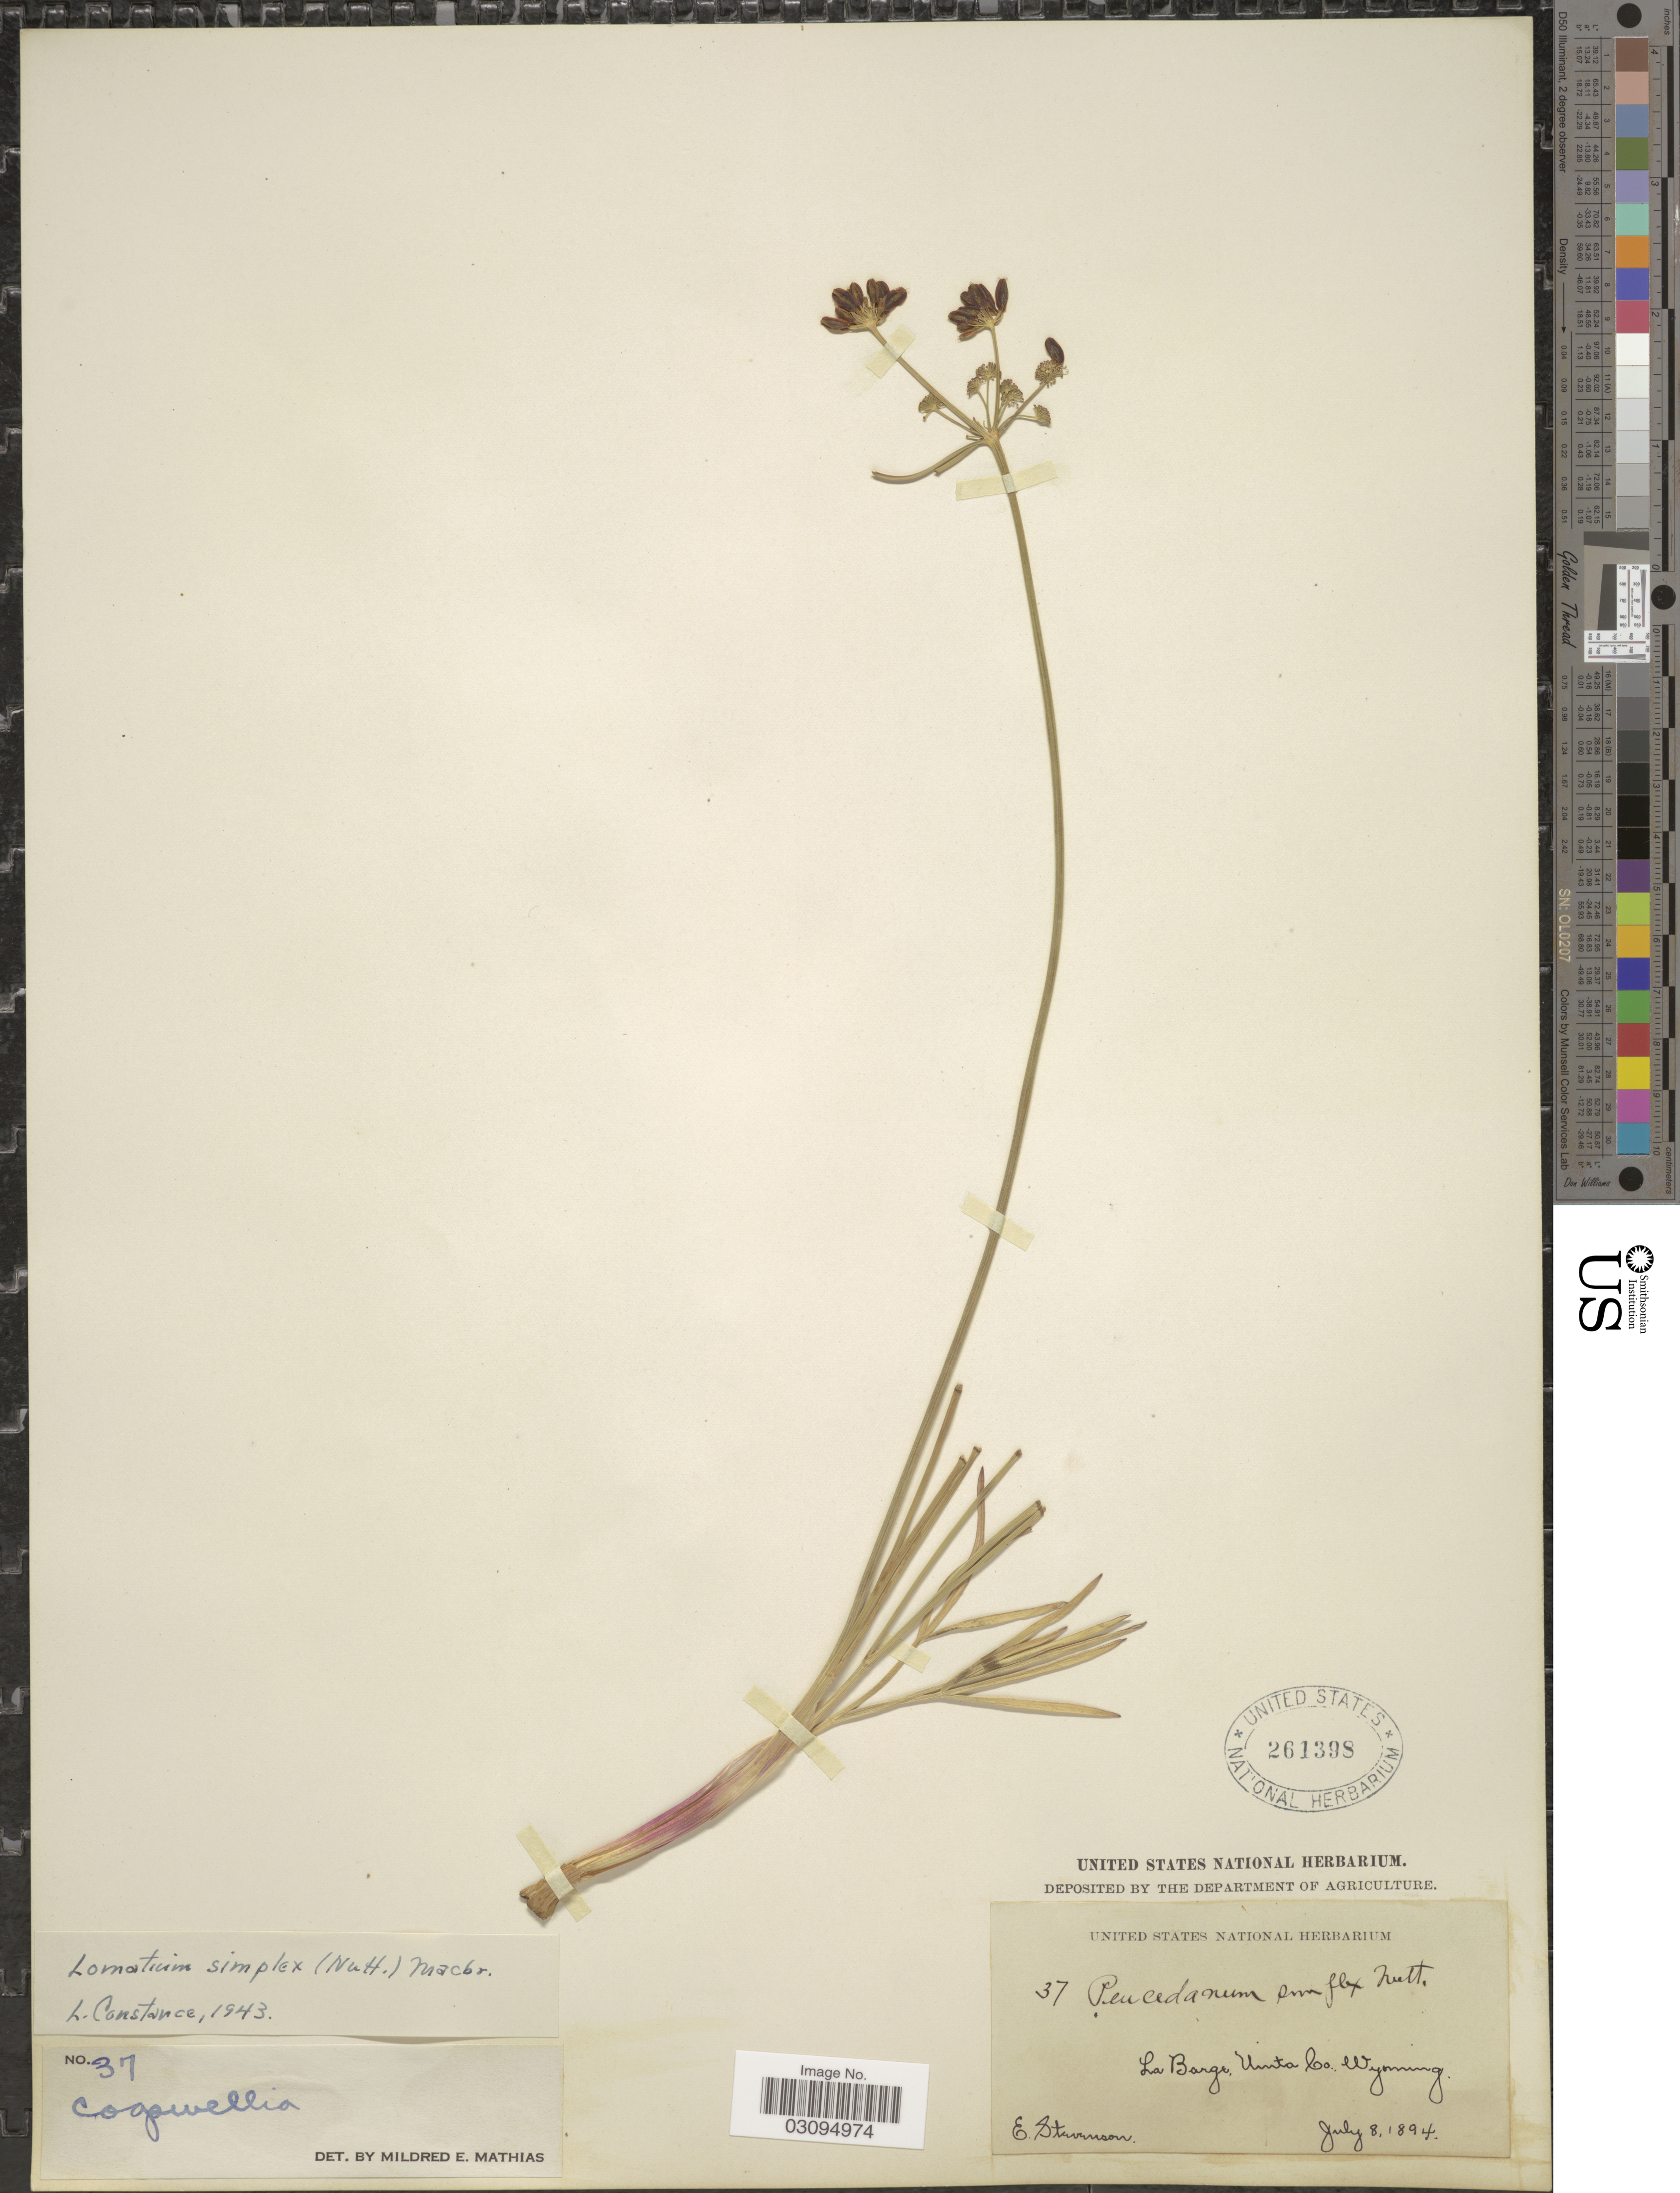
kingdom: Plantae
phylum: Tracheophyta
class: Magnoliopsida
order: Apiales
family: Apiaceae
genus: Lomatium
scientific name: Lomatium simplex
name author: (Nutt. ex S. Watson) J.F. Macbr.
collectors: E. Stevenson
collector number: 37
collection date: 1894-07-08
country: United States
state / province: Wyoming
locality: La Barge, Uinta Co.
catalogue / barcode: US 263198